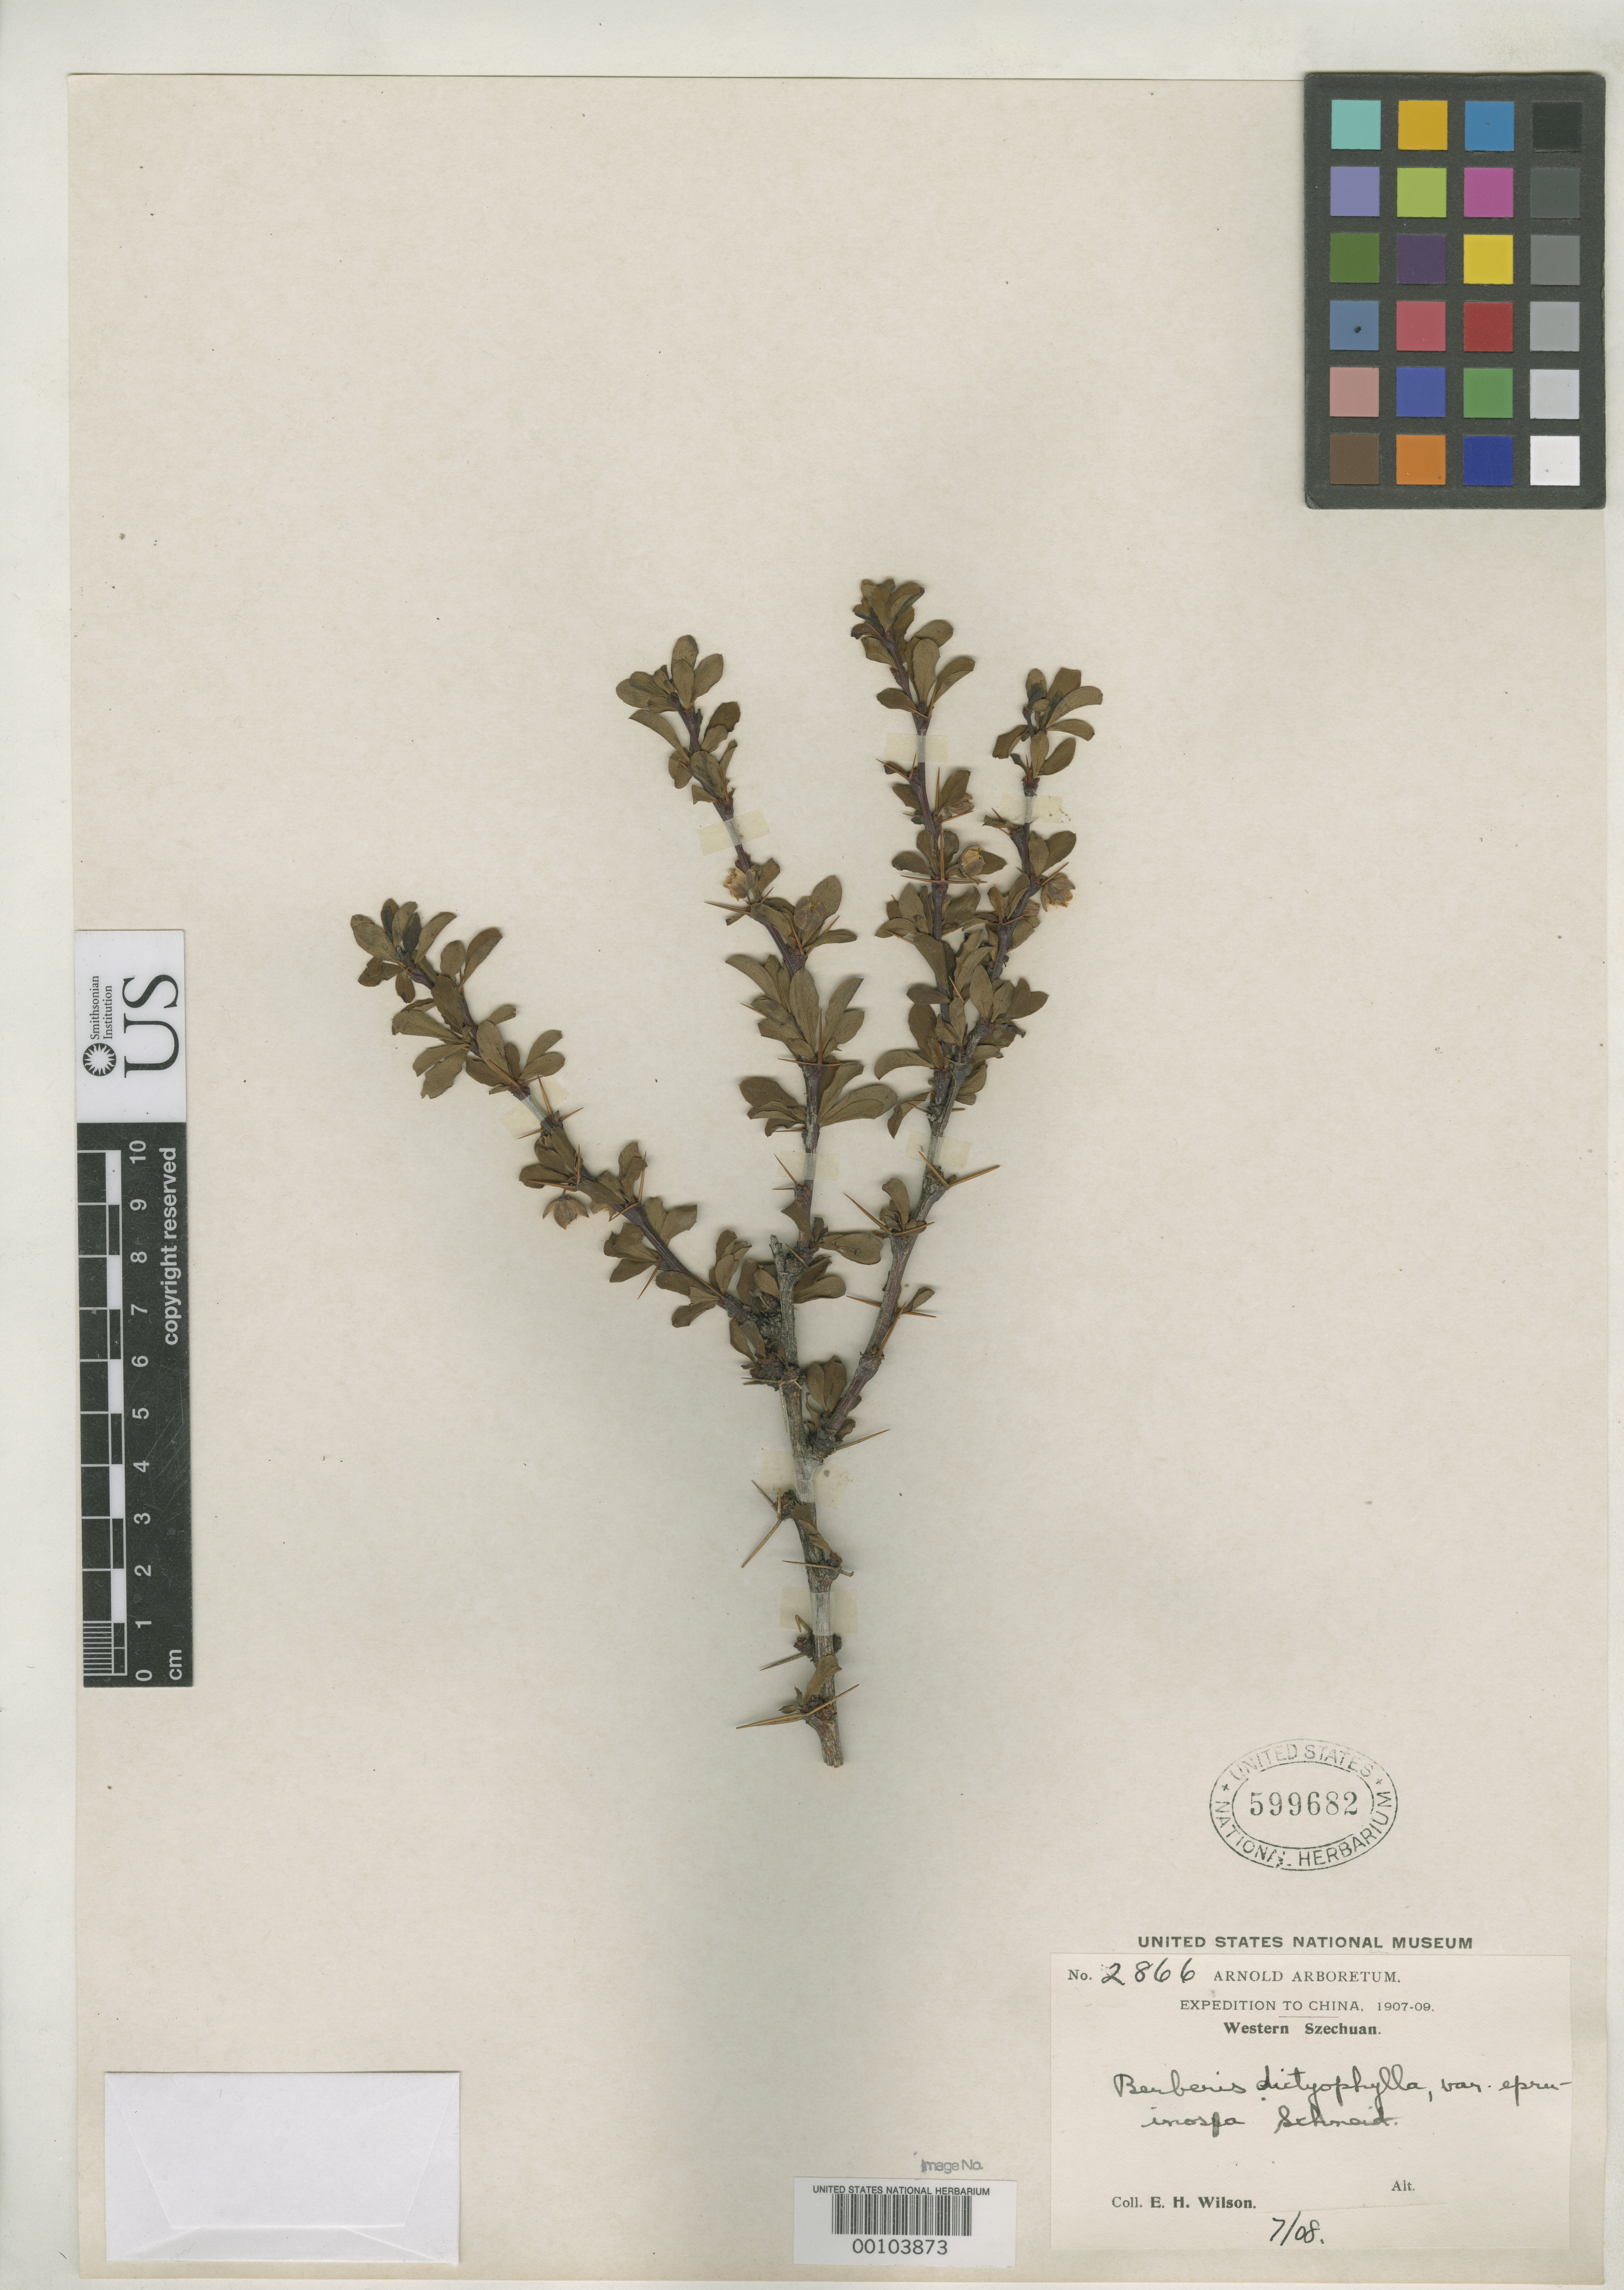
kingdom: Plantae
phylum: Tracheophyta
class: Magnoliopsida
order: Ranunculales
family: Berberidaceae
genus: Berberis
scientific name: Berberis dictyophylla var. epruinosa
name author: C.K. Schneid. in Sarg.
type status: Isotype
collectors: E. H. Wilson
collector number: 2866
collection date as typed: Jul 1908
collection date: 1908-07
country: China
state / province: Sichuan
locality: Ta-p'ao-shan, Tachien-lu.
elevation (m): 3600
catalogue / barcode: US 599682